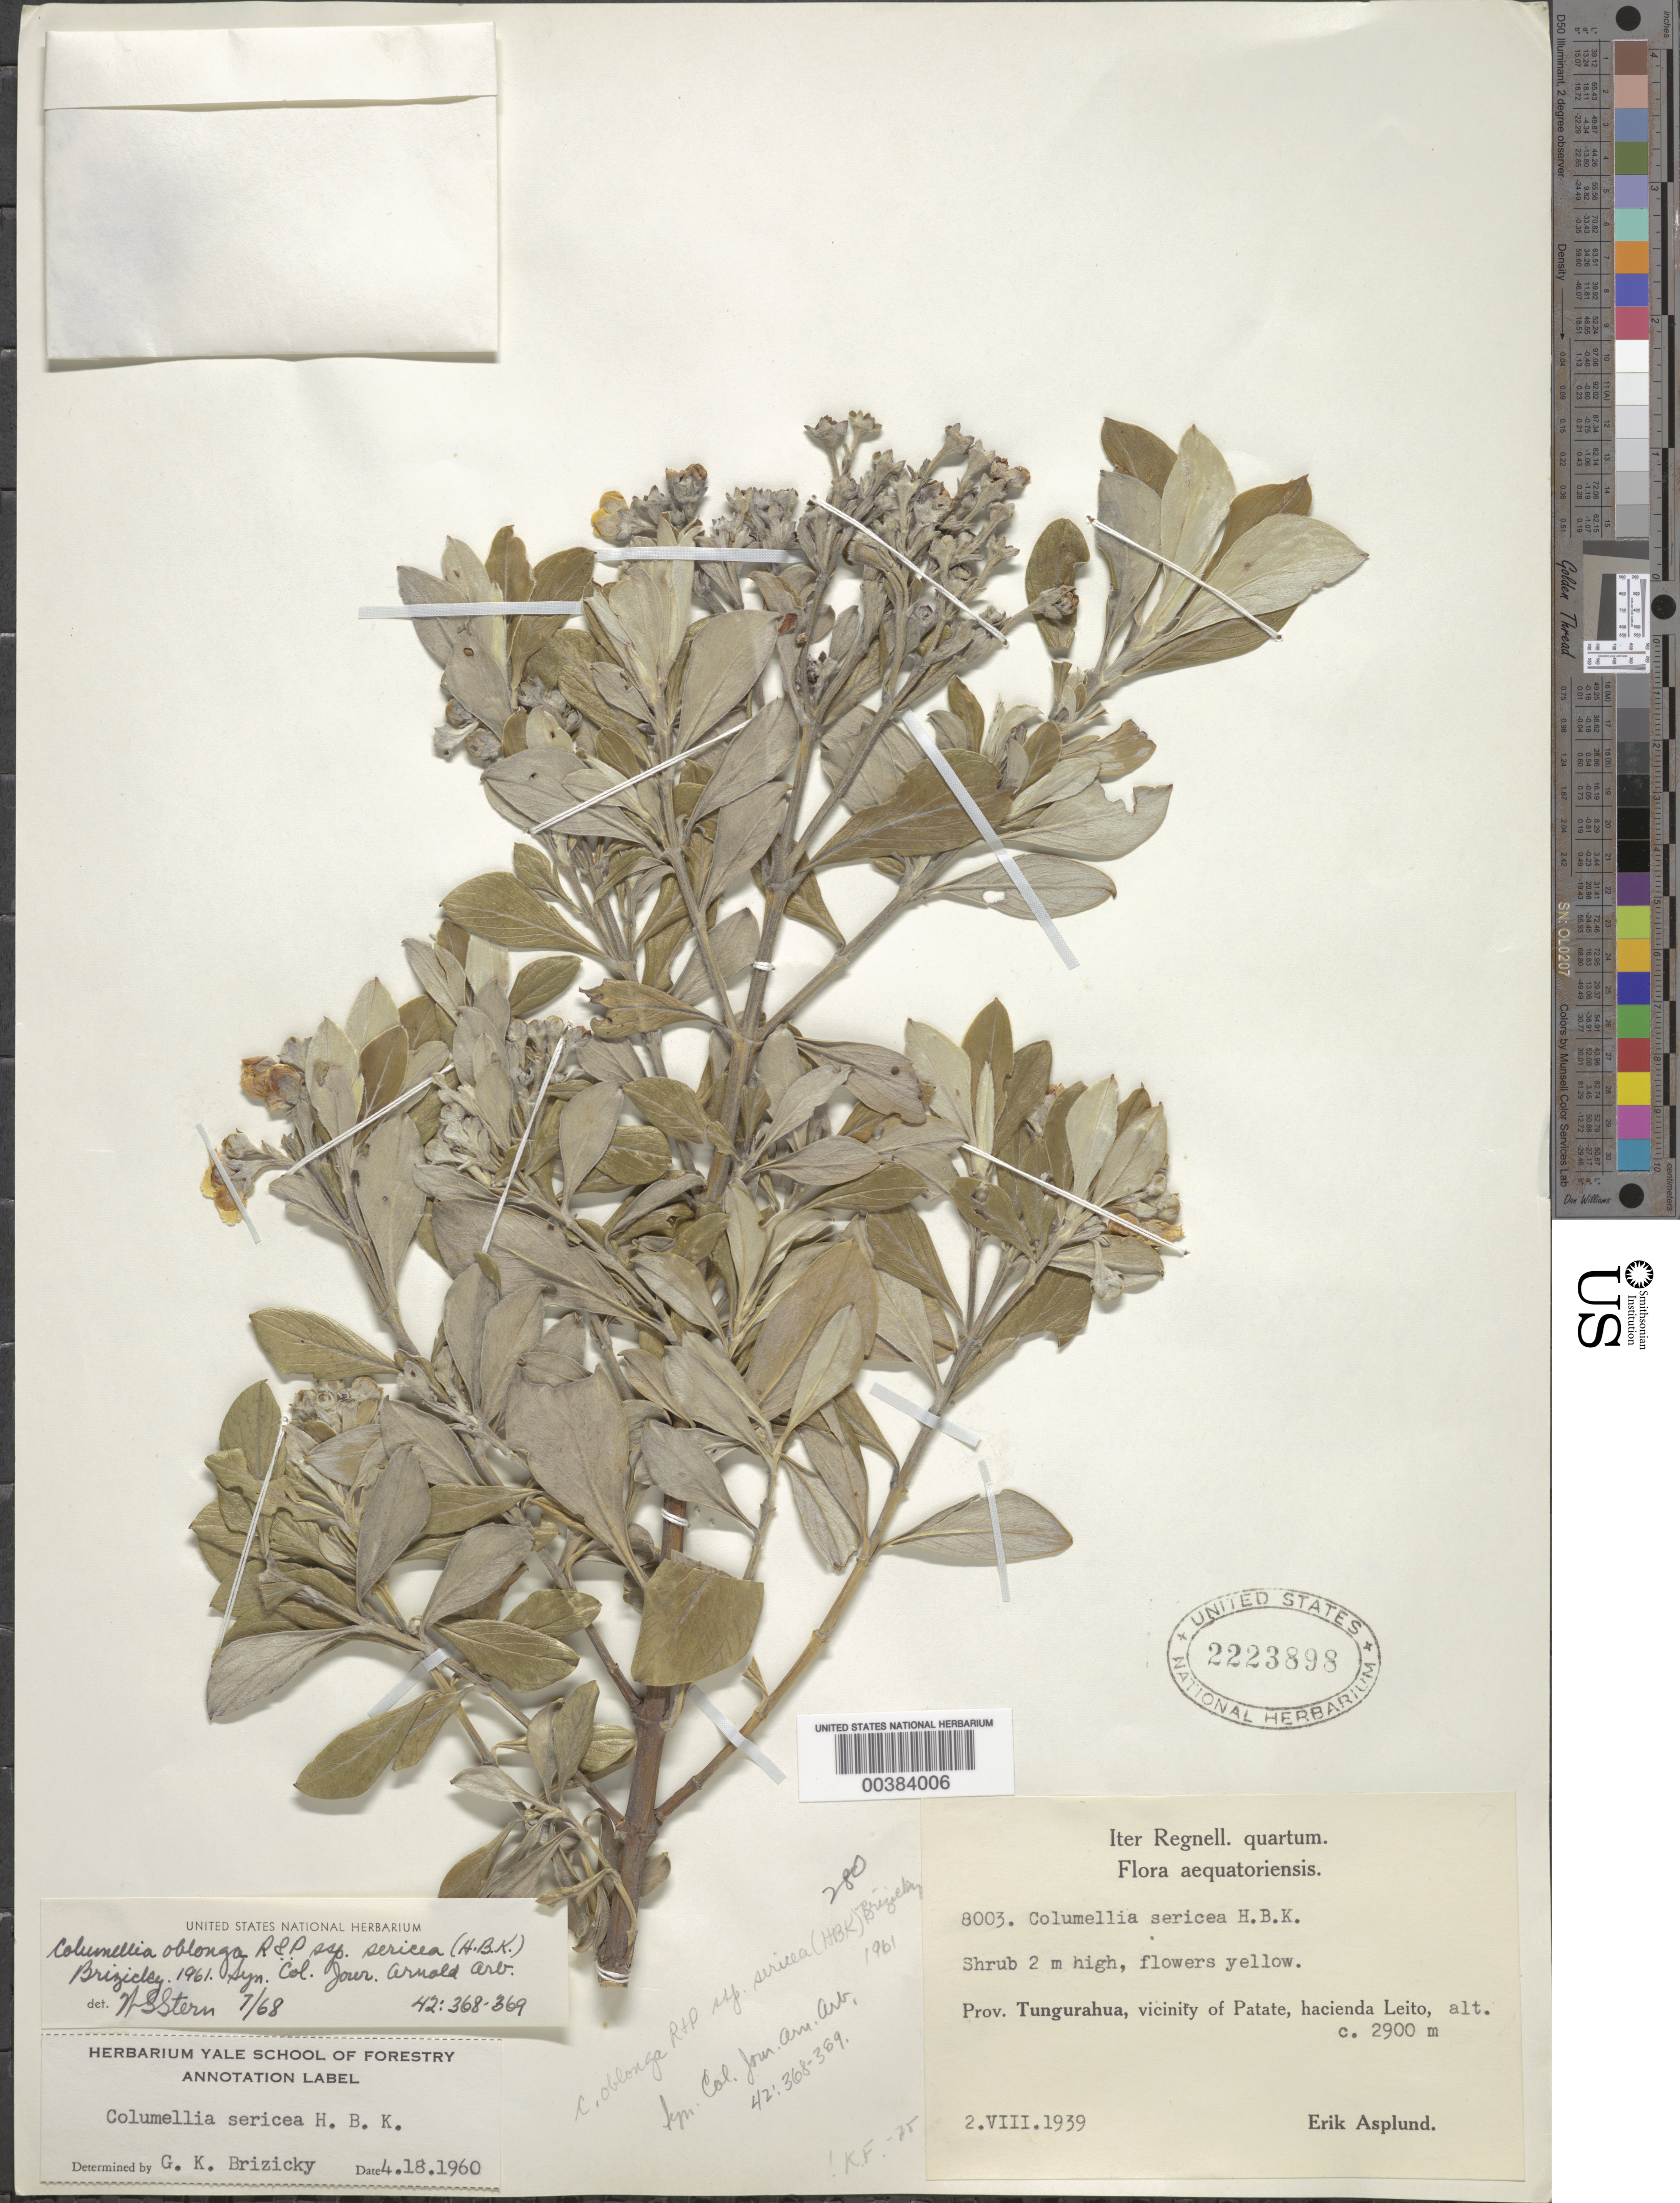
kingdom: Plantae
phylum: Tracheophyta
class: Magnoliopsida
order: Bruniales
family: Columelliaceae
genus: Columellia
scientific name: Columellia oblonga subsp. sericea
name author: (Kunth) Brizicky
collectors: E. Asplund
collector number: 8003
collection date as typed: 02 Aug 1939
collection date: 1939-08-02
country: Ecuador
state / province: Tungurahua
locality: Vicinity of patate, Hacienda leito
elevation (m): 2900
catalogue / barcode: US 2223898